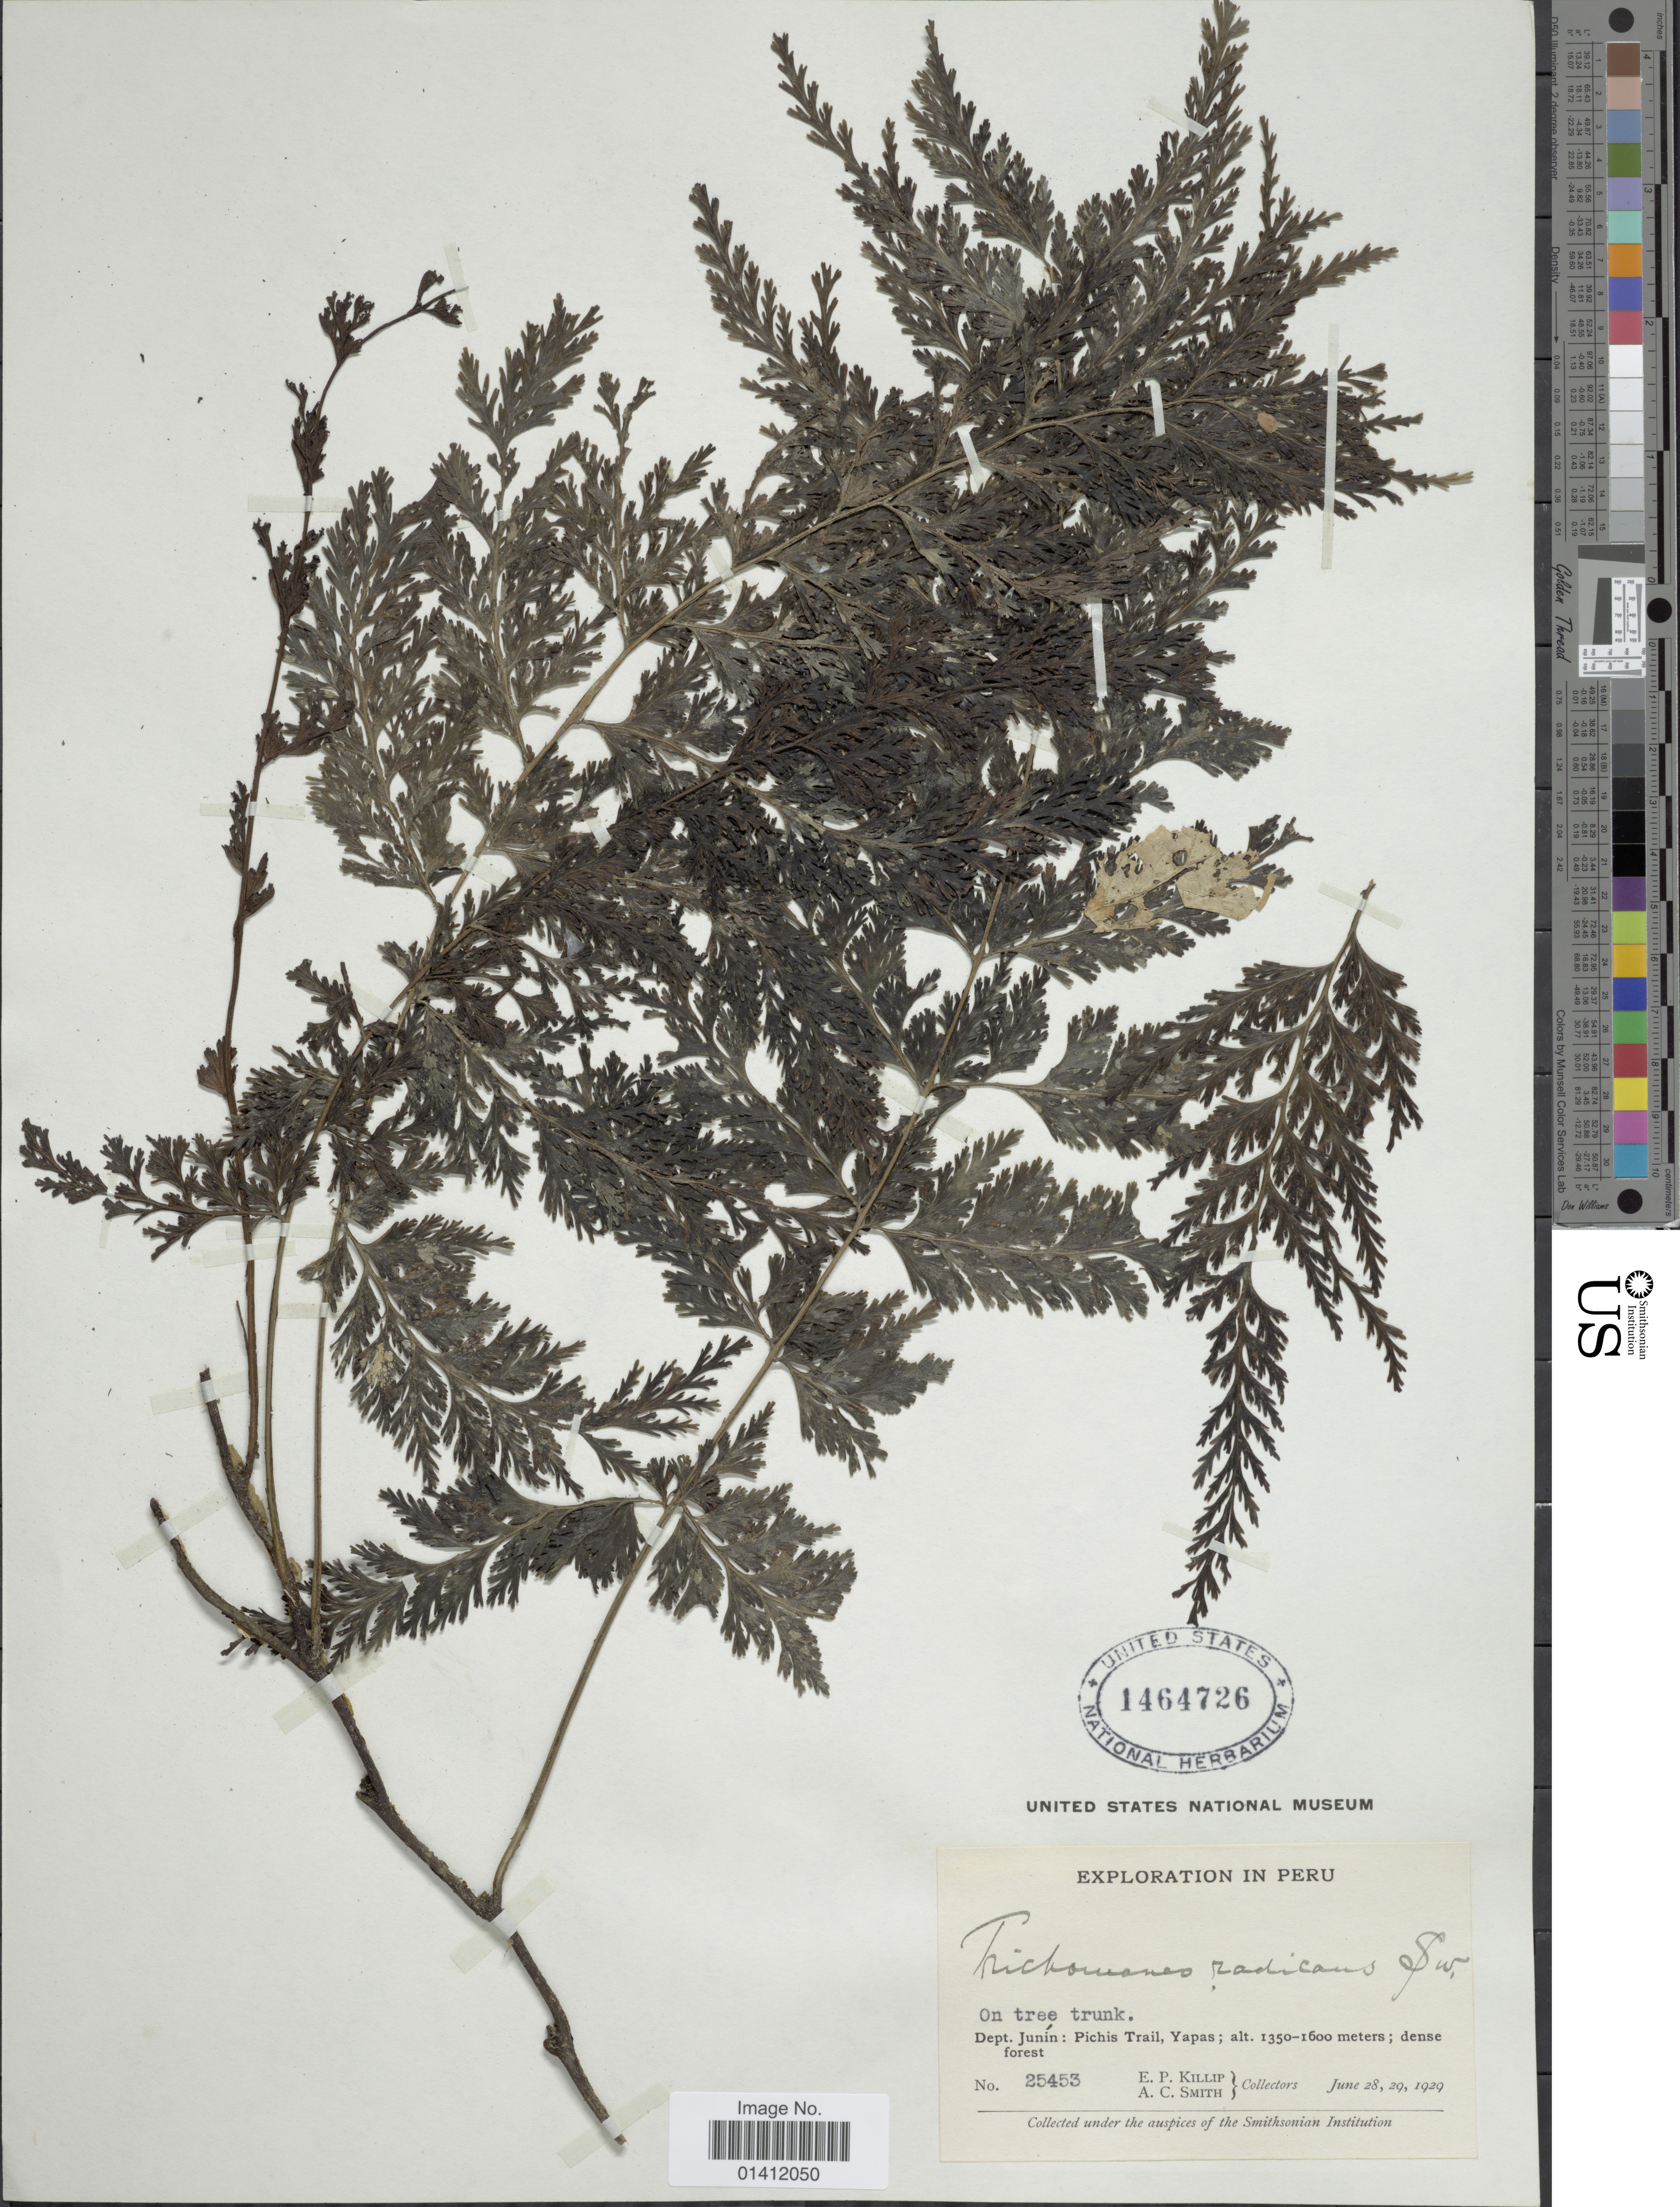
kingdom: Plantae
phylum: Tracheophyta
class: Polypodiopsida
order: Hymenophyllales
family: Hymenophyllaceae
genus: Vandenboschia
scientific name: Vandenboschia radicans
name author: (Sw.) Copel.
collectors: E. P. Killip & A. C. Smith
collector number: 25453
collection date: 1929-06-28/1929-06-29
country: Peru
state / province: Junín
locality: Dept. Junin: Pichis Trail, Yapas.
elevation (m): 1350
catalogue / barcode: US 1464726